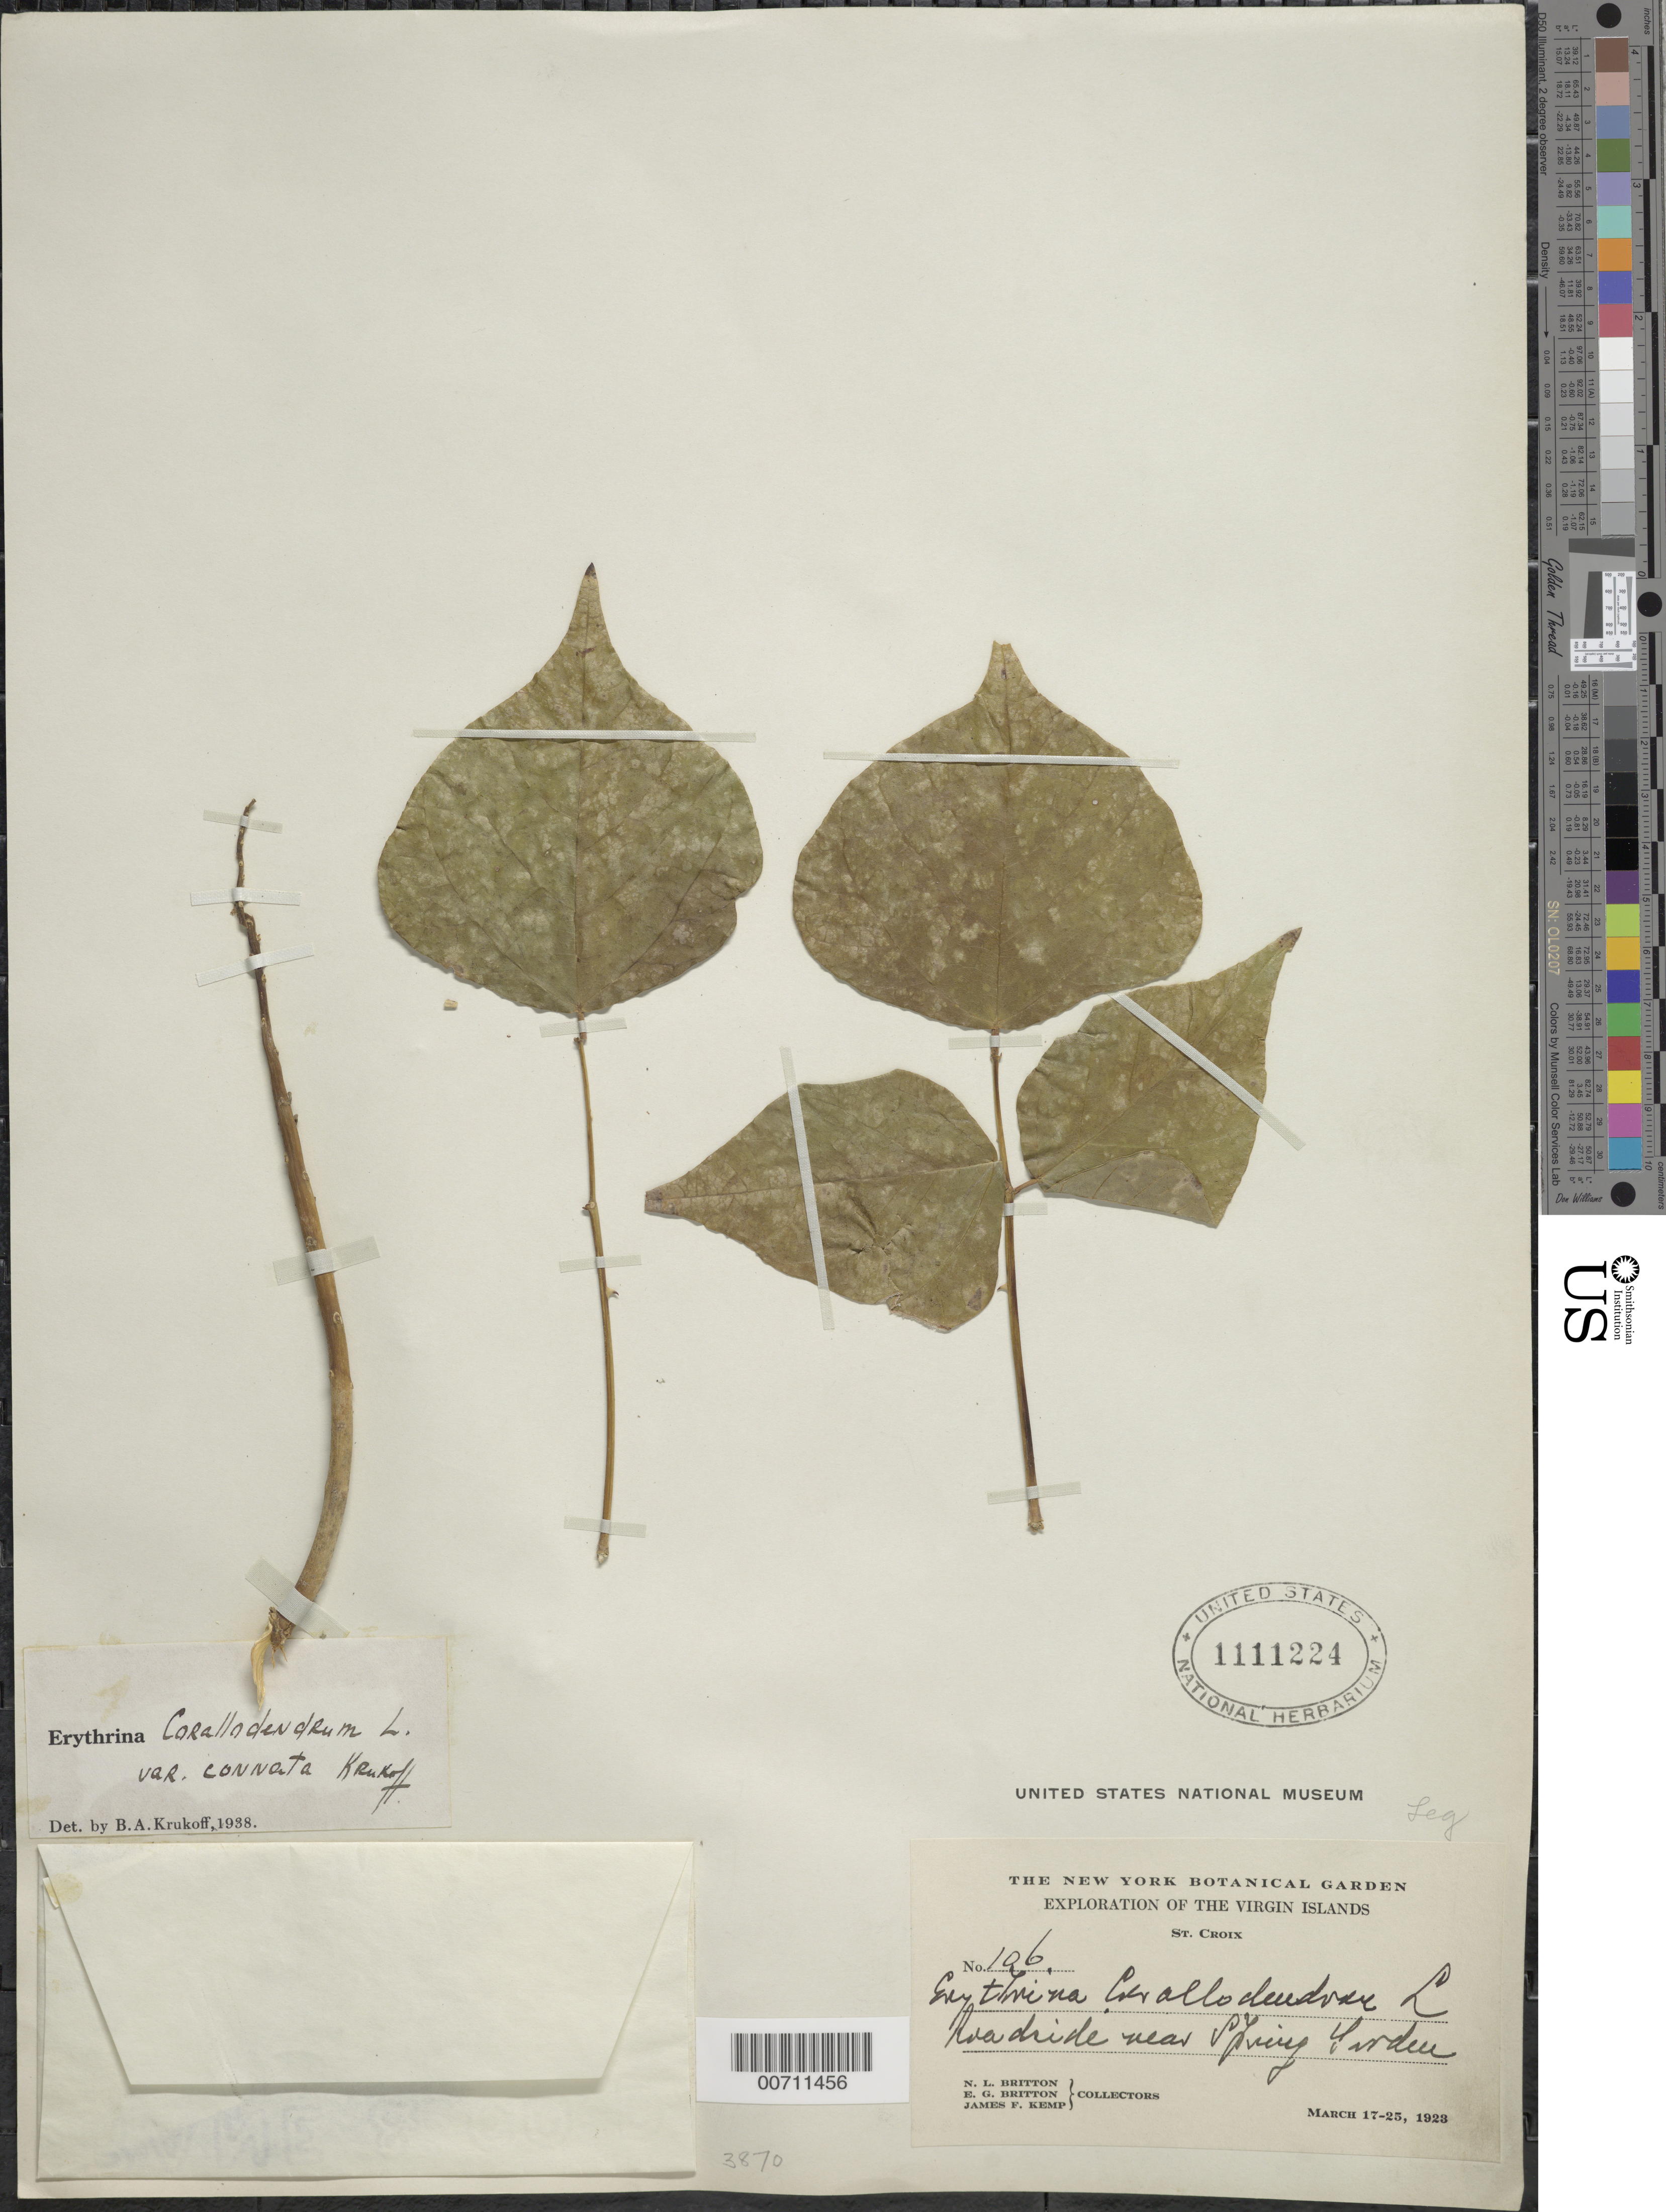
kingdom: Plantae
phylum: Tracheophyta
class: Magnoliopsida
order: Fabales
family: Fabaceae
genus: Erythrina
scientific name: Erythrina corallodendron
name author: L.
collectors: N. Britton, E. G. Britton & J. F. Kemp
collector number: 106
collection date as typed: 17 Mar 1923 to 25 Mar 1923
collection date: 1923-03-17/1923-03-25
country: U.S. Virgin Islands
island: St. Croix Island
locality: Spring Garden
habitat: Roadside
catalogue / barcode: US 1111224